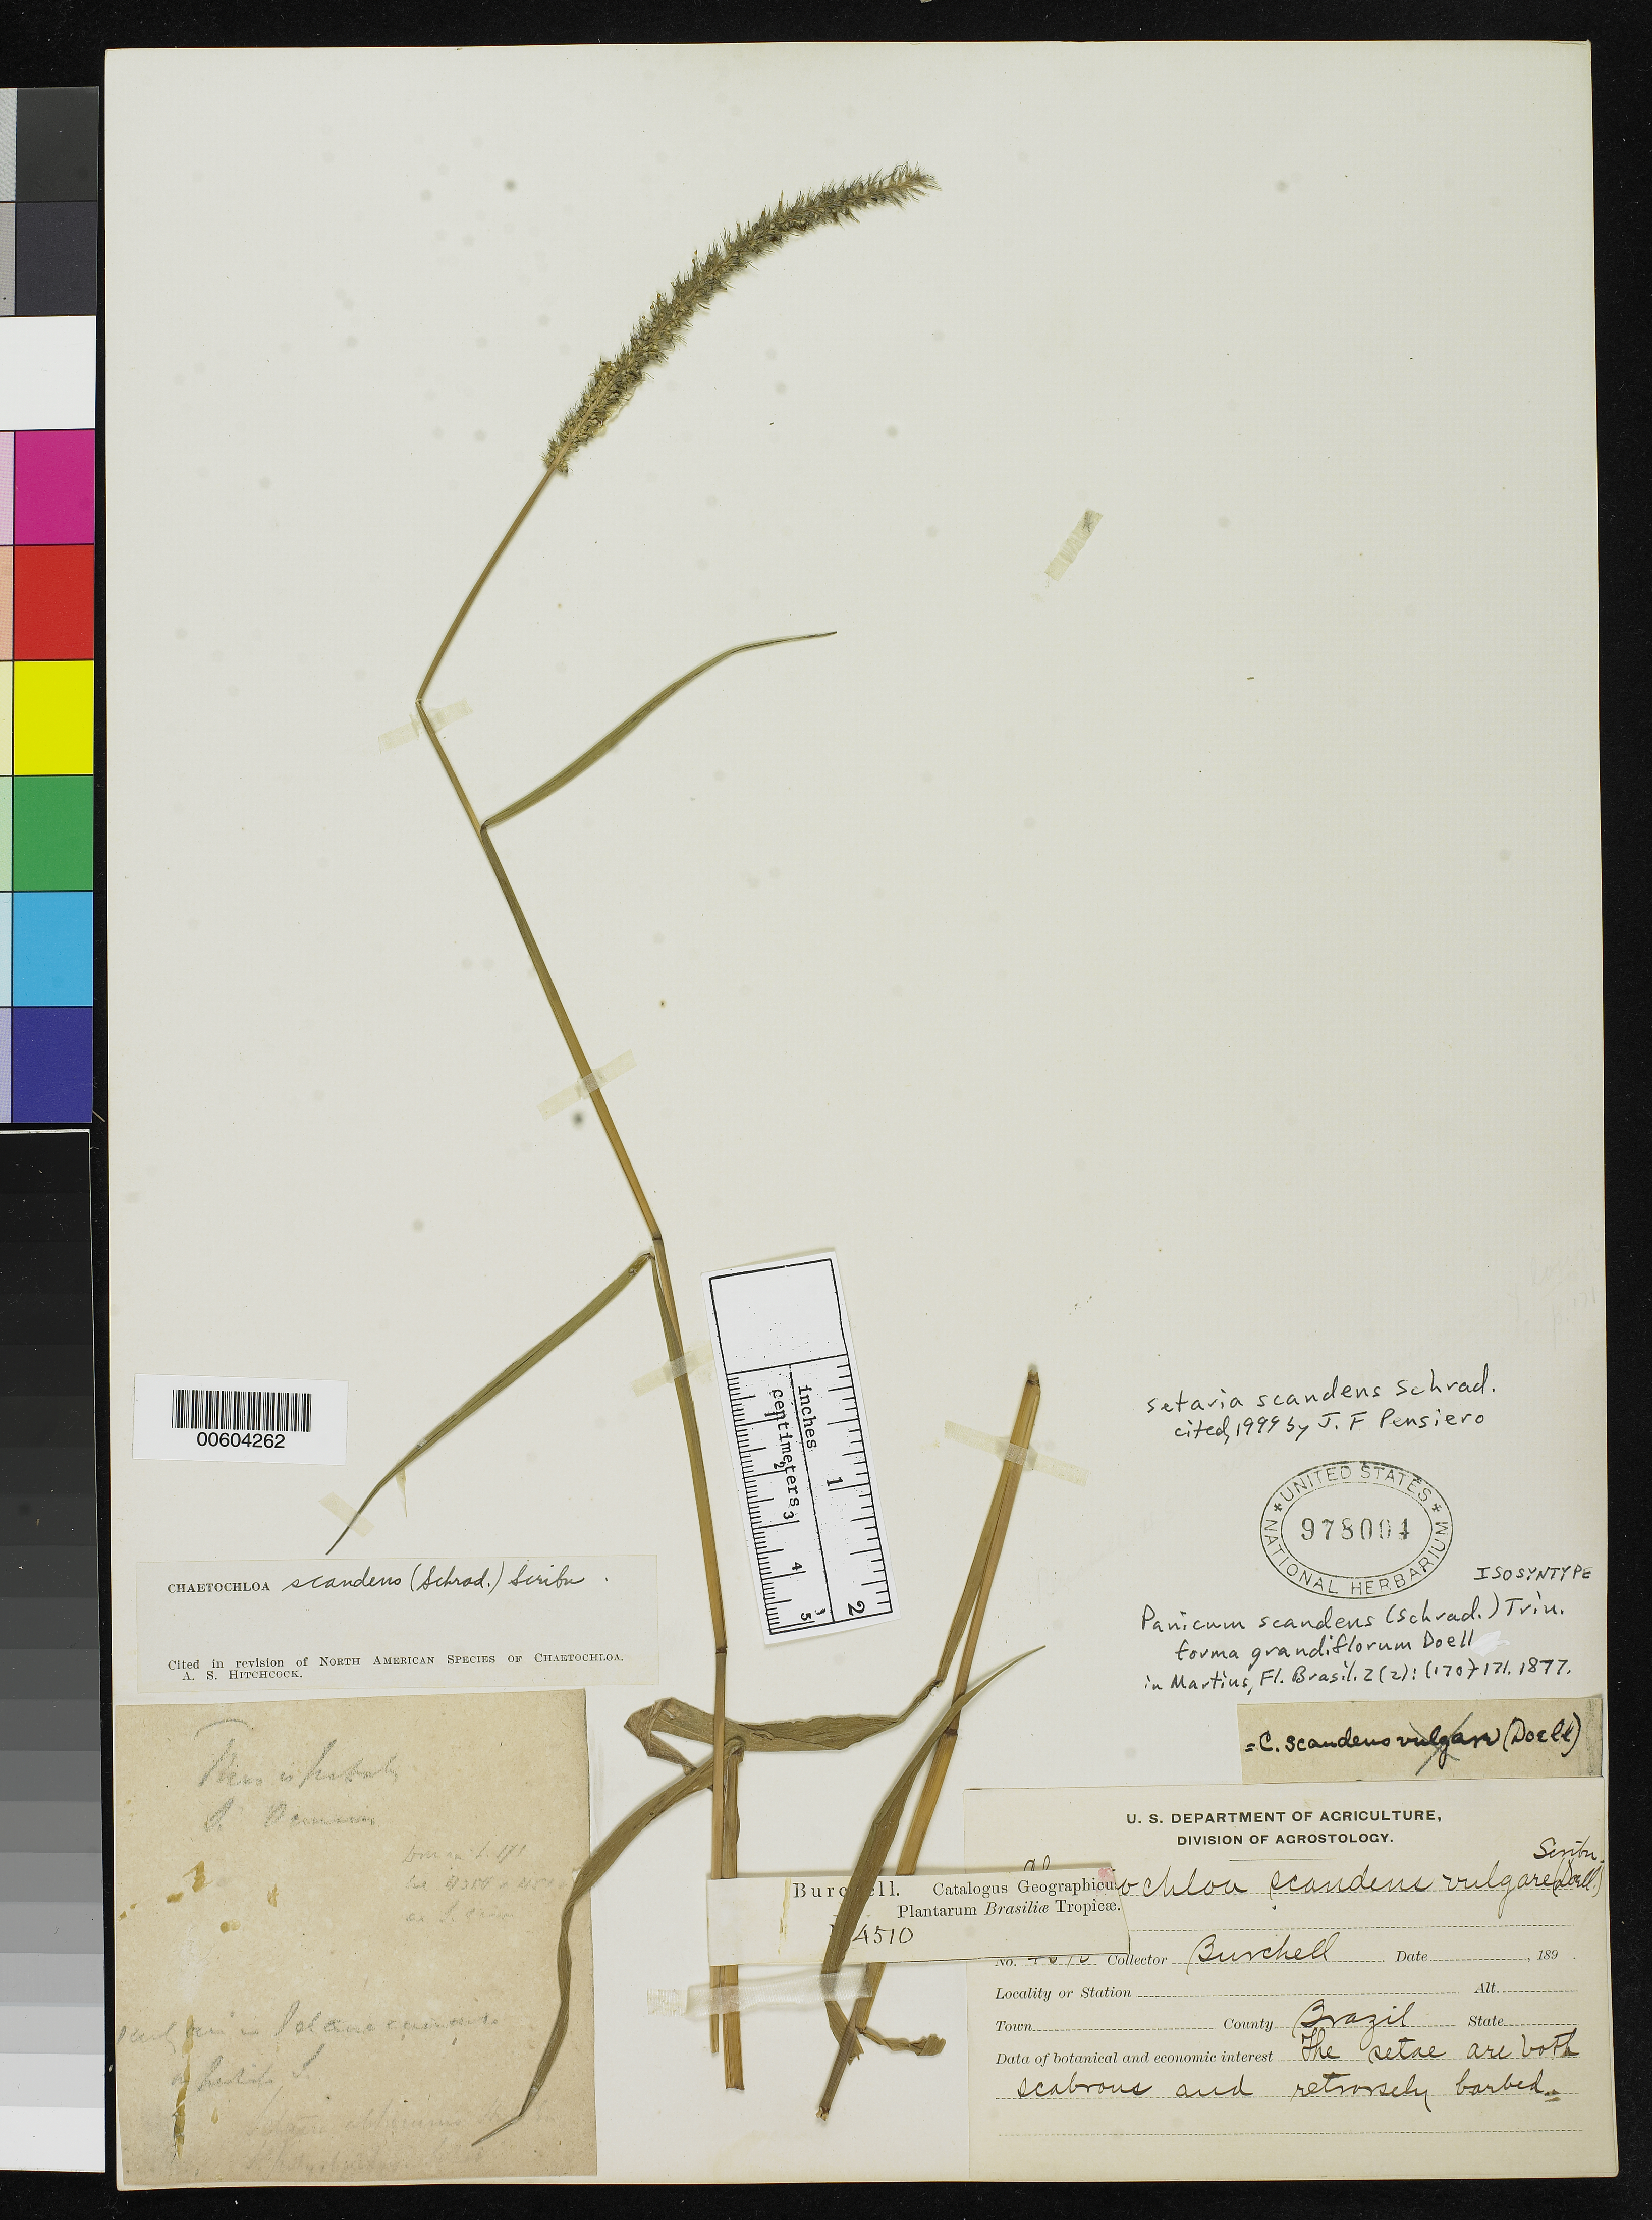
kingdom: Plantae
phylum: Tracheophyta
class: Liliopsida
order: Poales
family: Poaceae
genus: Panicum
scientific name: Panicum scandens f. grandiflorum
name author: Döll in Mart.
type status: Isosyntype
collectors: W. J. Burchell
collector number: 4510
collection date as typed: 189-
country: Brazil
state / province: Minas Gerais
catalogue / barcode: US 978004